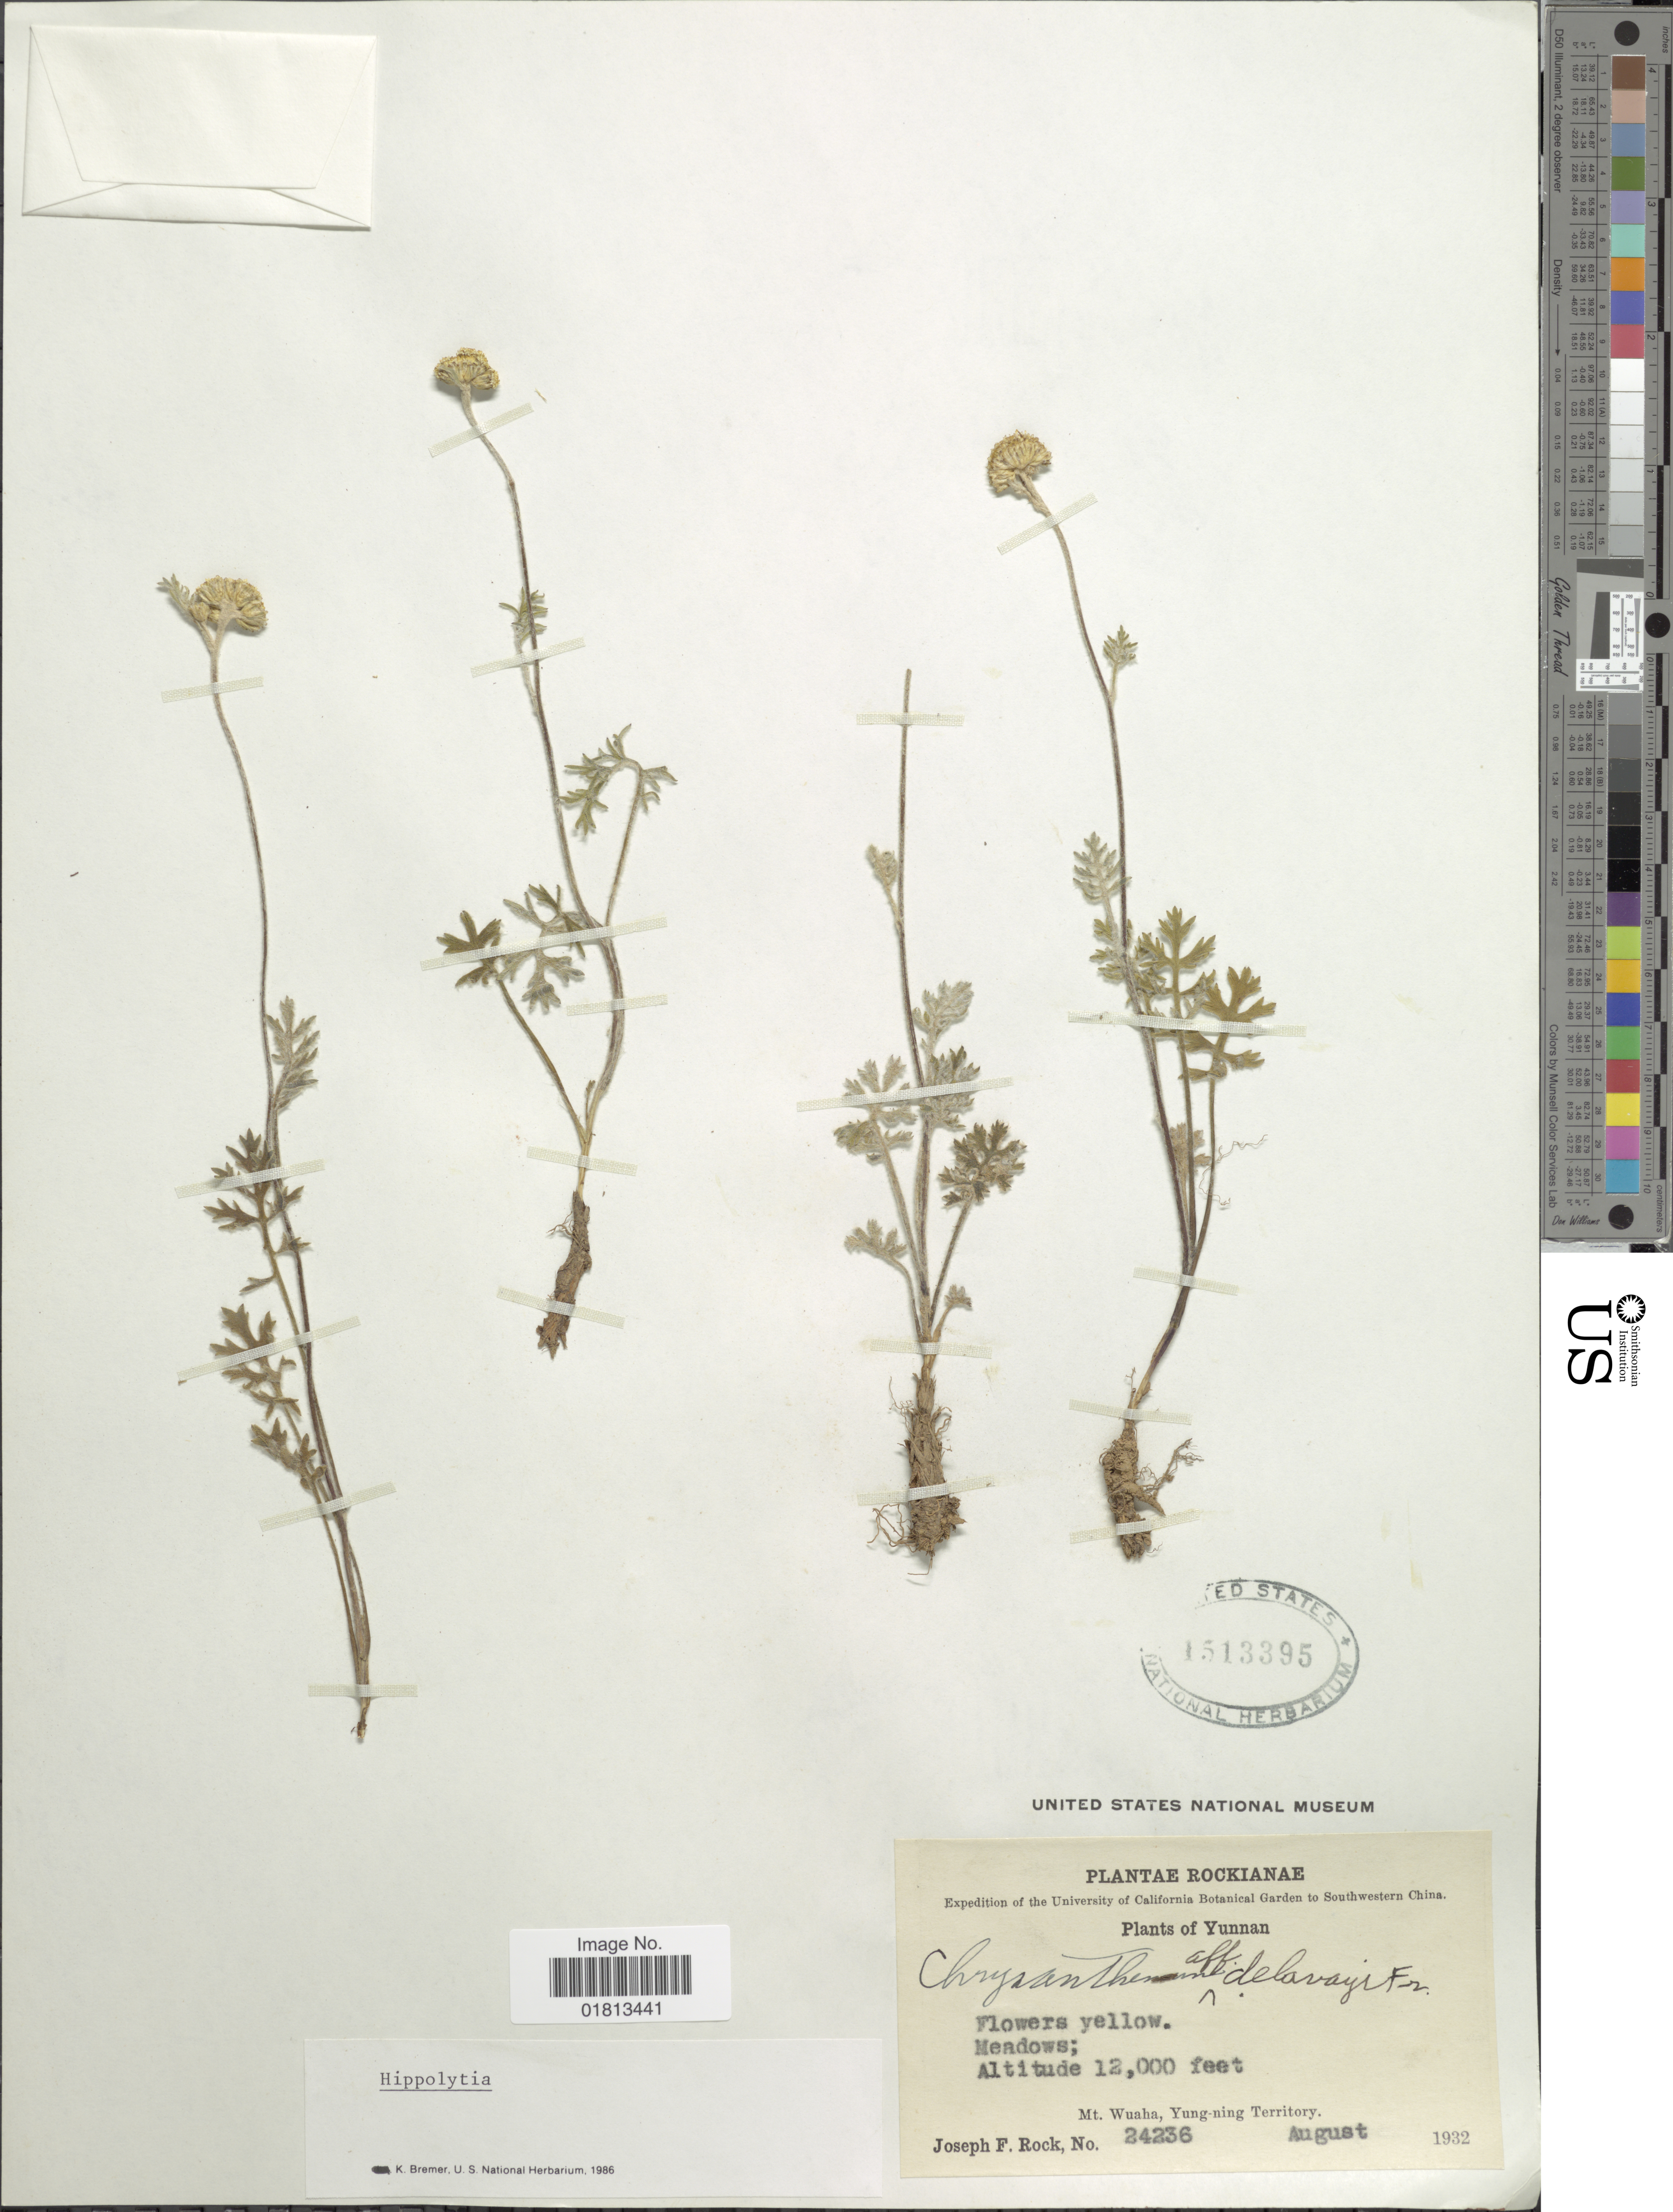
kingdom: Plantae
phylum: Tracheophyta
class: Magnoliopsida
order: Asterales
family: Asteraceae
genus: Hippolytia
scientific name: Hippolytia delavayi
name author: Franch.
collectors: J. F. Rock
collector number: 24236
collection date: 1932-08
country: China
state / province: Yunnan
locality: Rockianae, Mt. Wuaha, Yung-ning Territory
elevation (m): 3658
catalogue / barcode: US 1513395